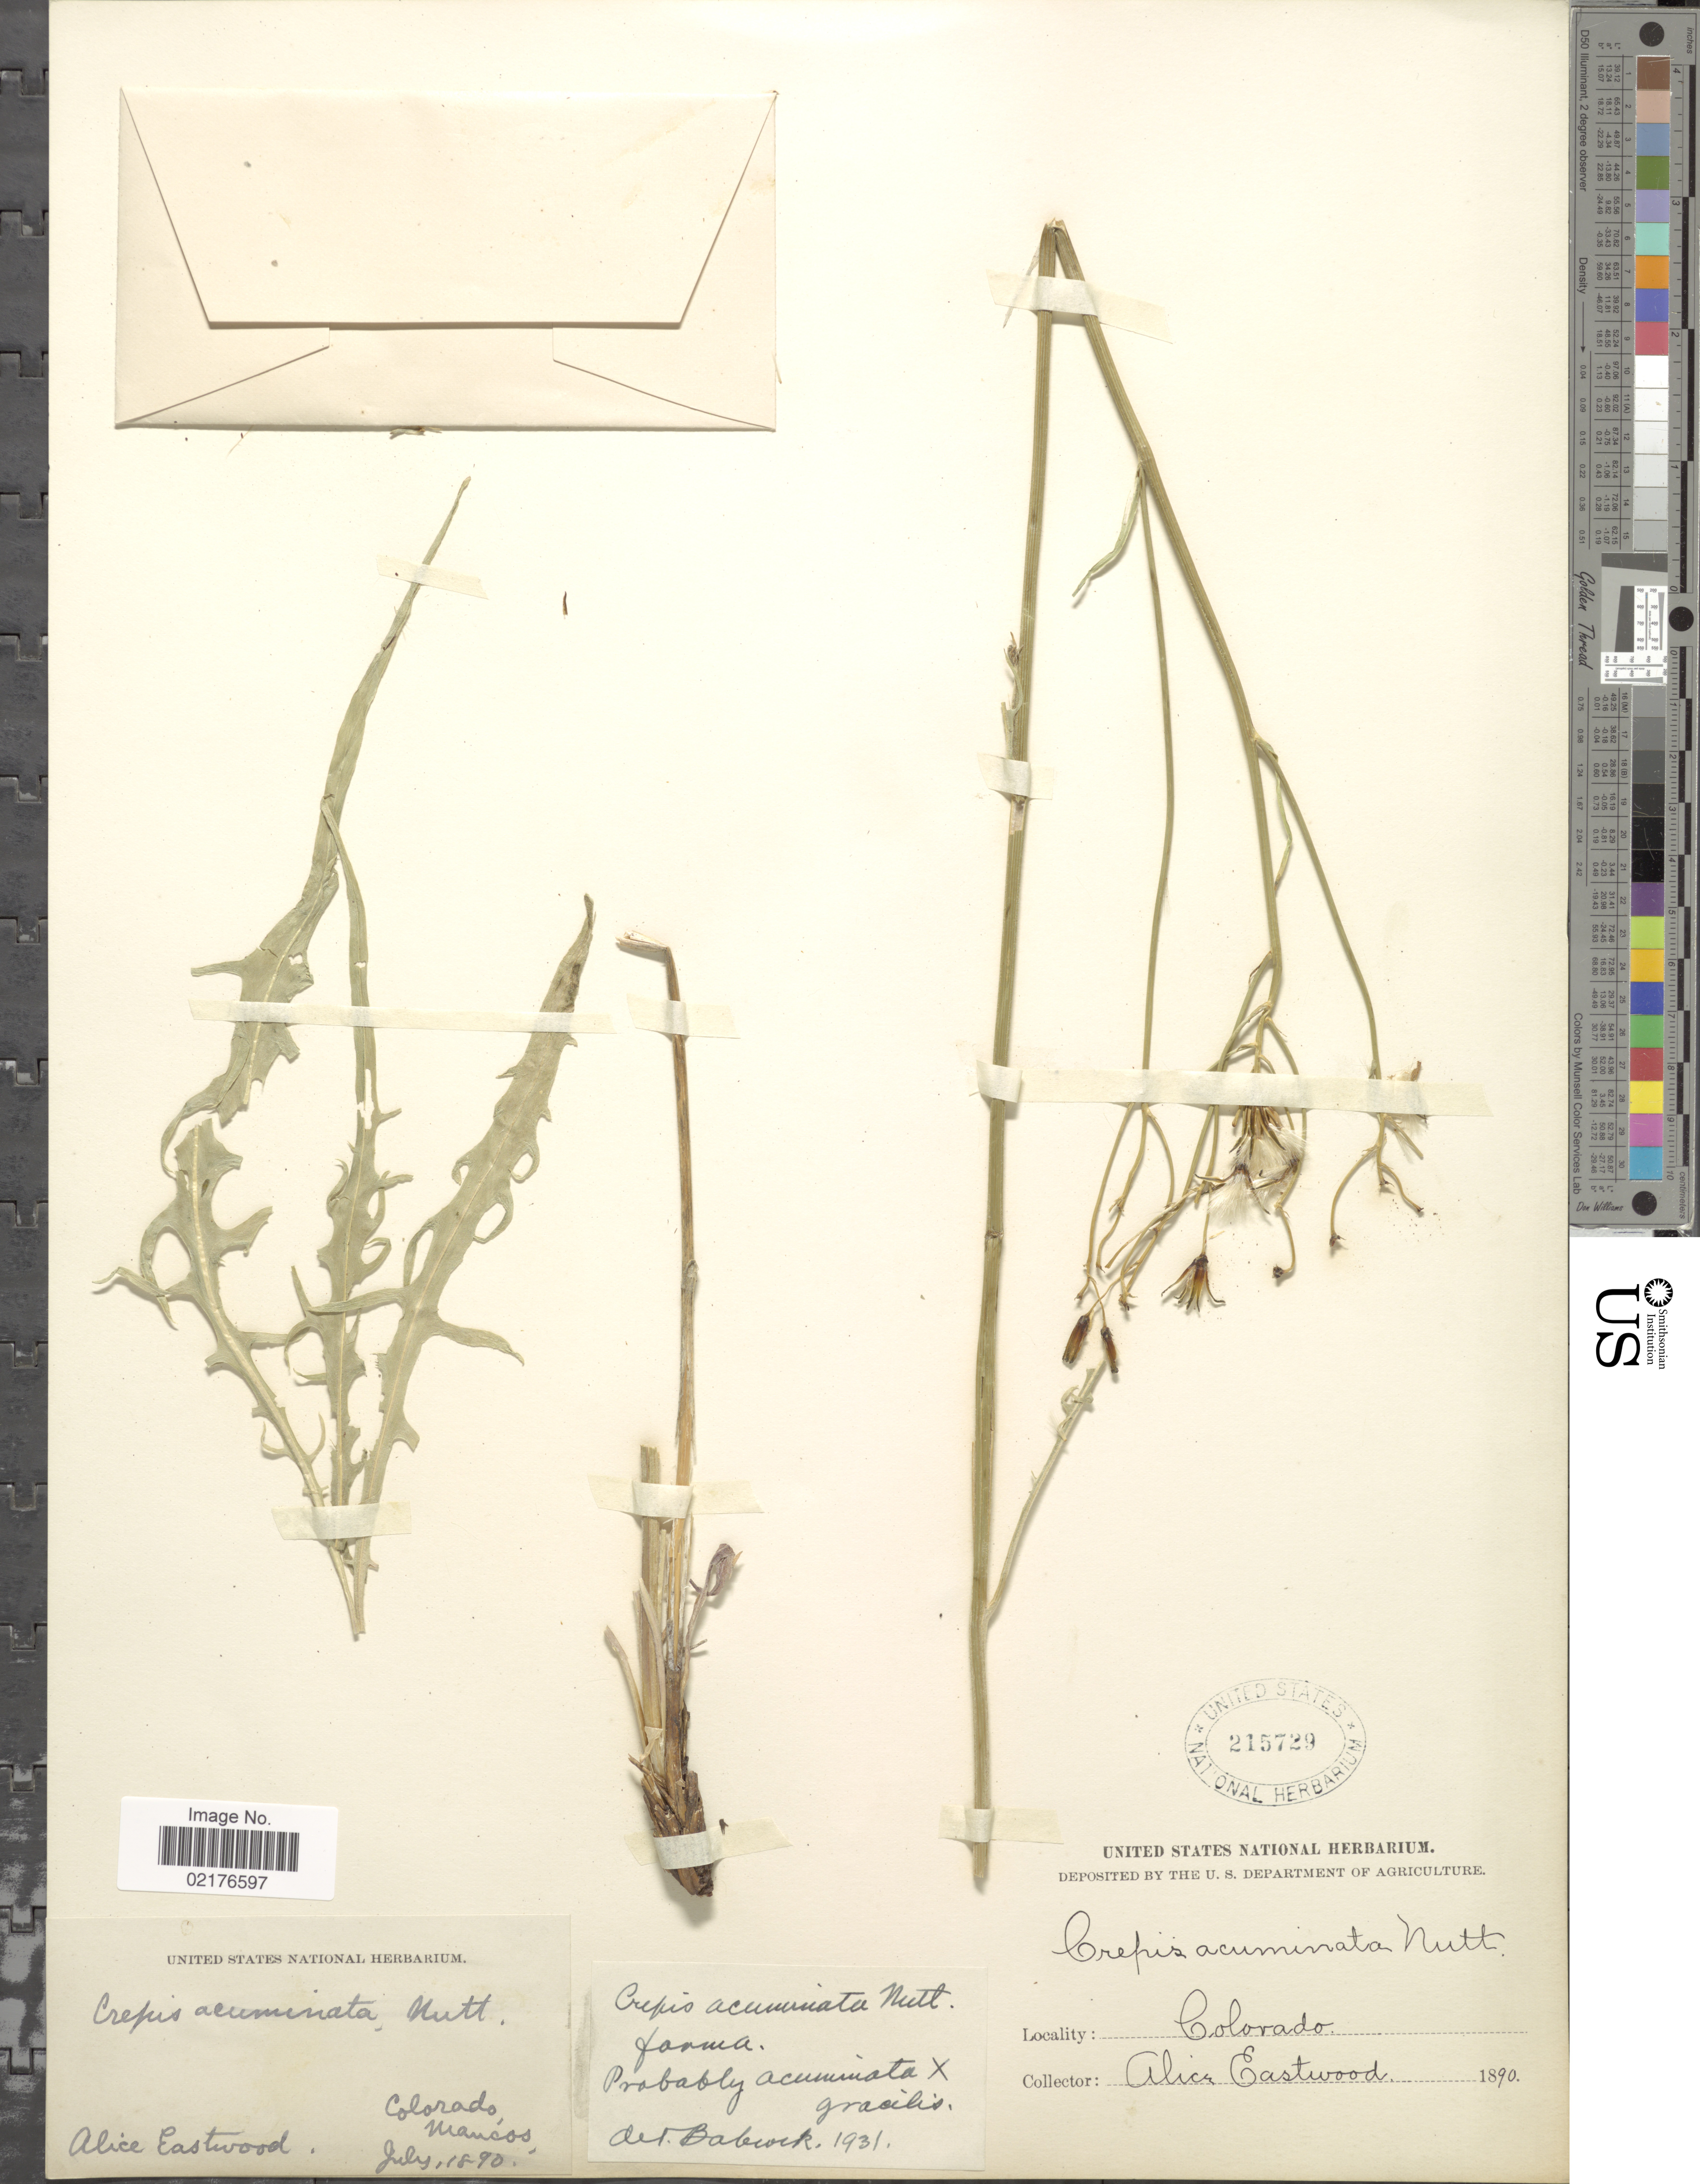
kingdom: Plantae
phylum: Tracheophyta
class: Magnoliopsida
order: Asterales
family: Asteraceae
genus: Crepis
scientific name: Crepis acuminata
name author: Nutt.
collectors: A. Eastwood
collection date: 1890-07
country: United States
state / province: Colorado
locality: Mancos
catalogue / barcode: US 215729